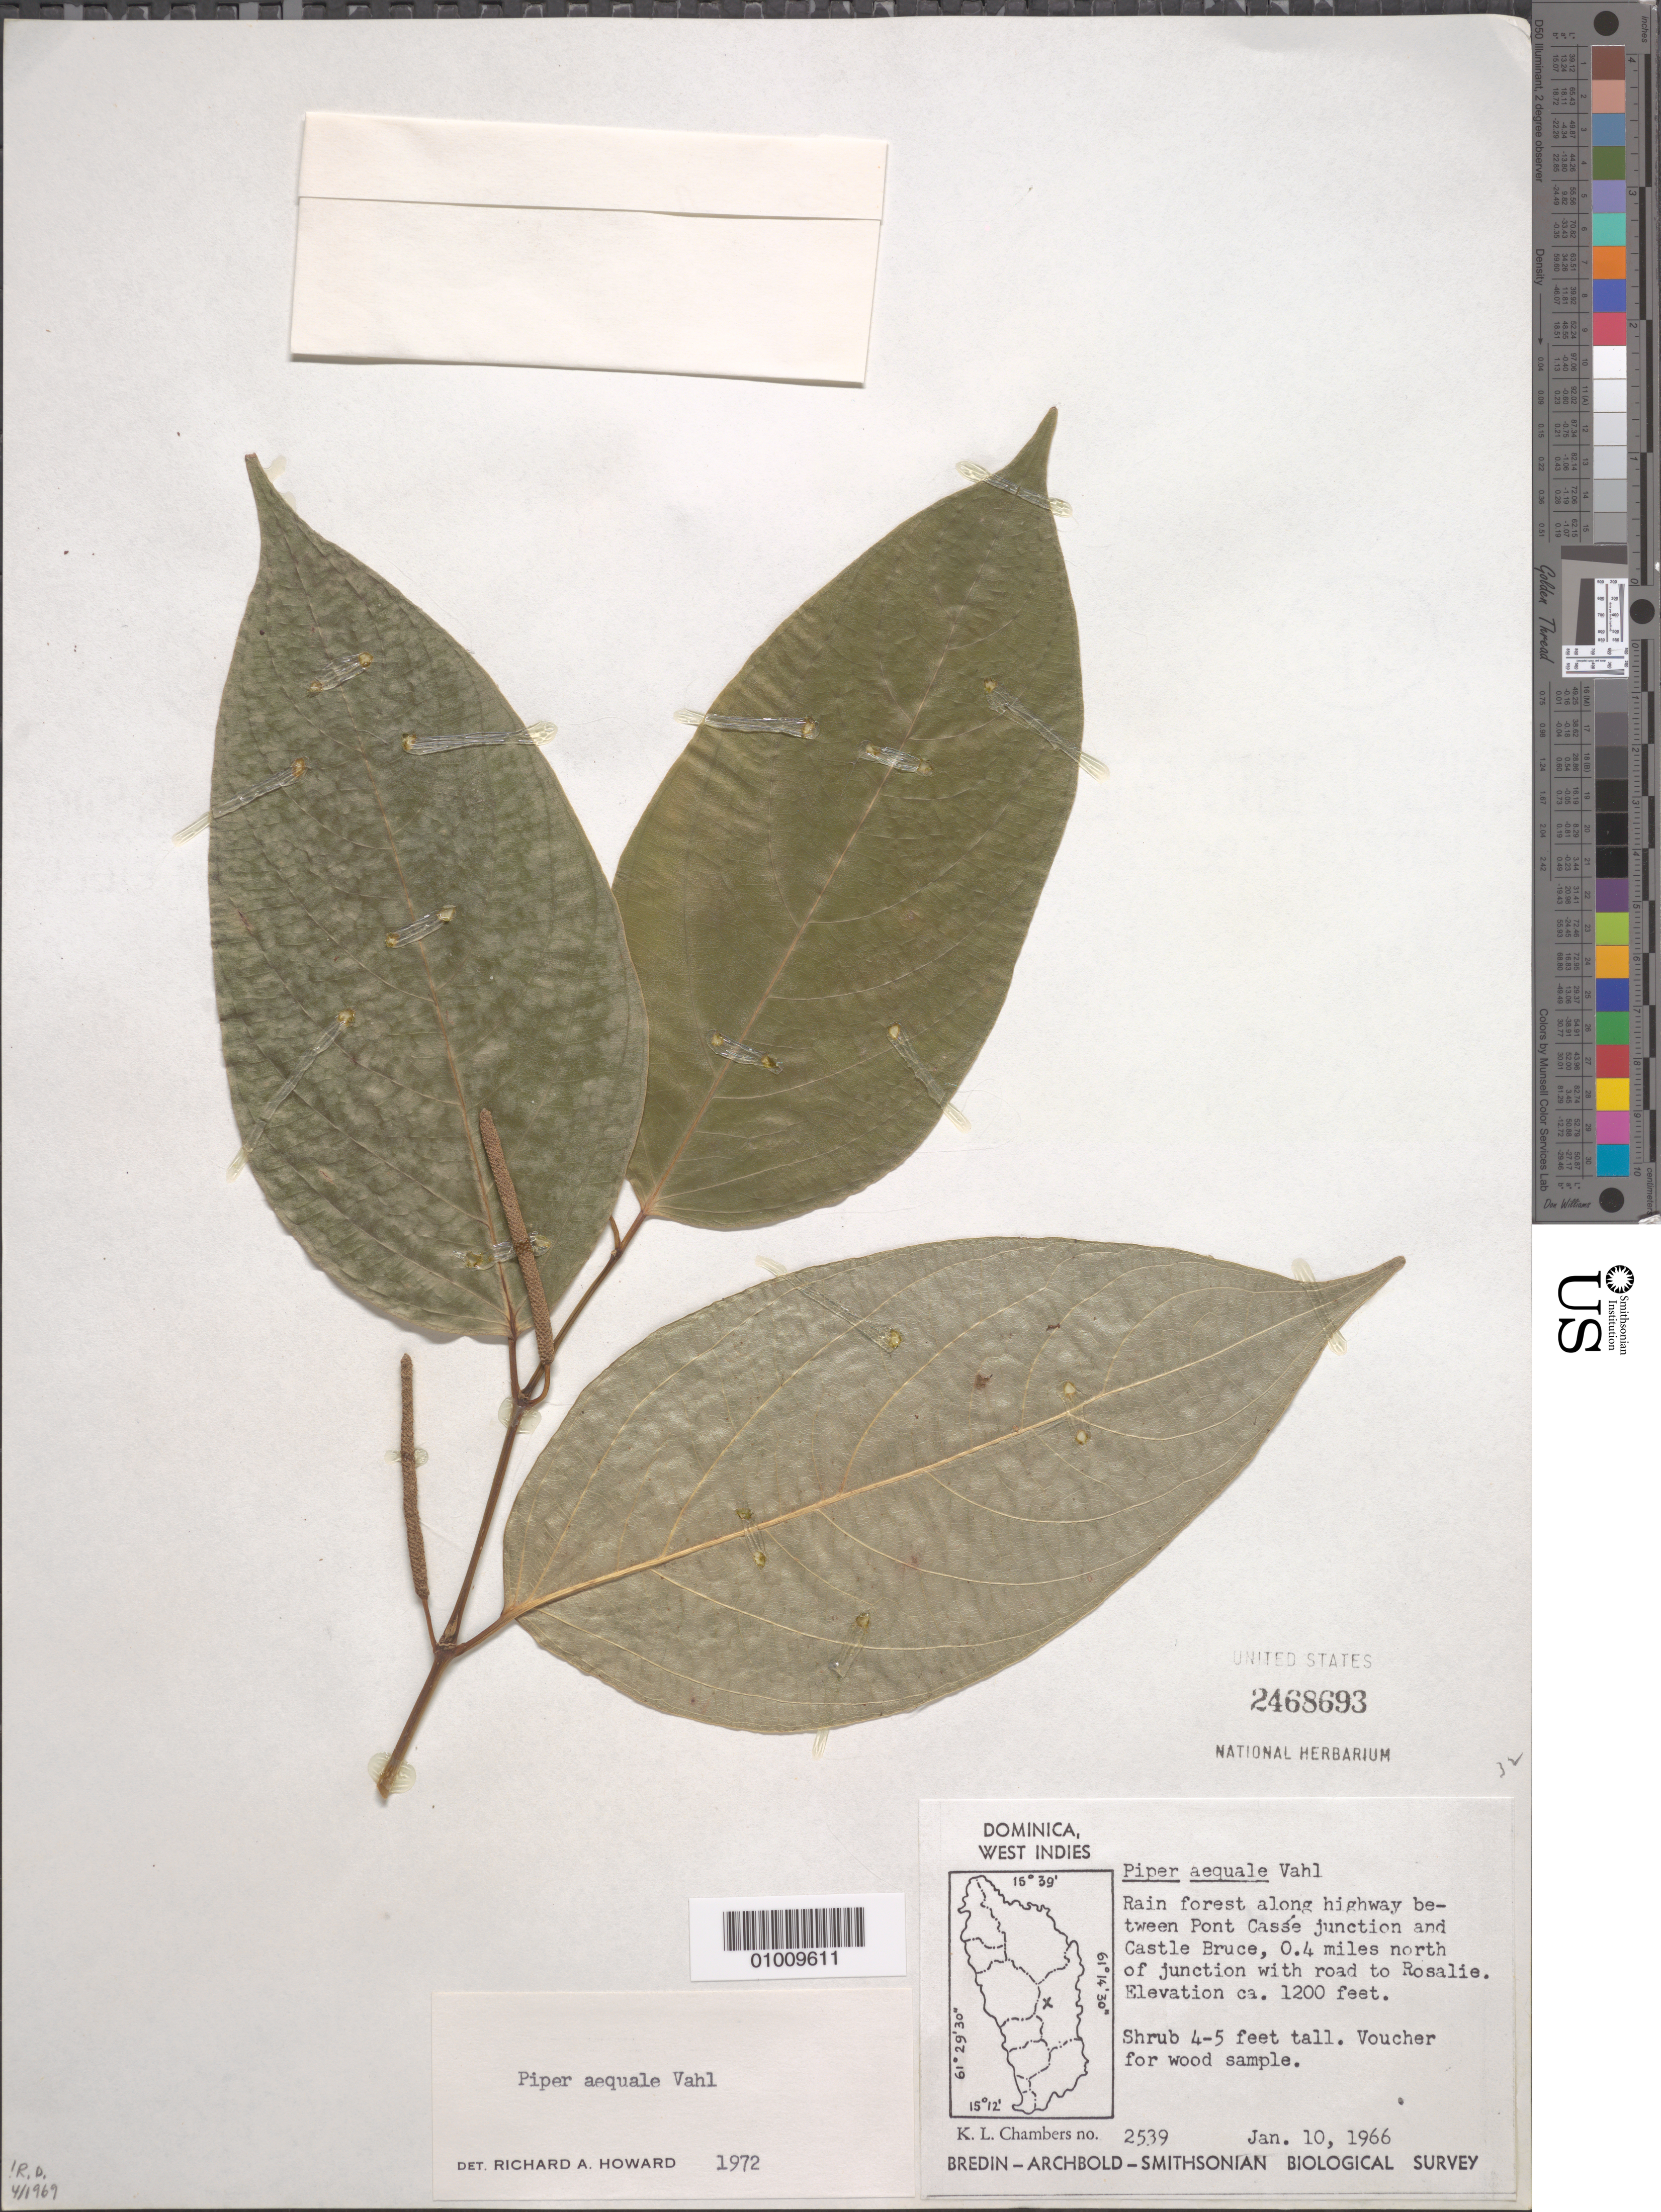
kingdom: Plantae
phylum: Tracheophyta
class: Magnoliopsida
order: Piperales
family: Piperaceae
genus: Piper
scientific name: Piper aequale var. aequale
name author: Vahl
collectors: K. L. Chambers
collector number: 2539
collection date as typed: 10 Jan 1966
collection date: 1966-01-10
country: Dominica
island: Dominica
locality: Rain forest along highway between Pont Casse junction and Castle Bruce, 0.4 miles N of junction with road to Rosalie.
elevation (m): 366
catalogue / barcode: US 2468693